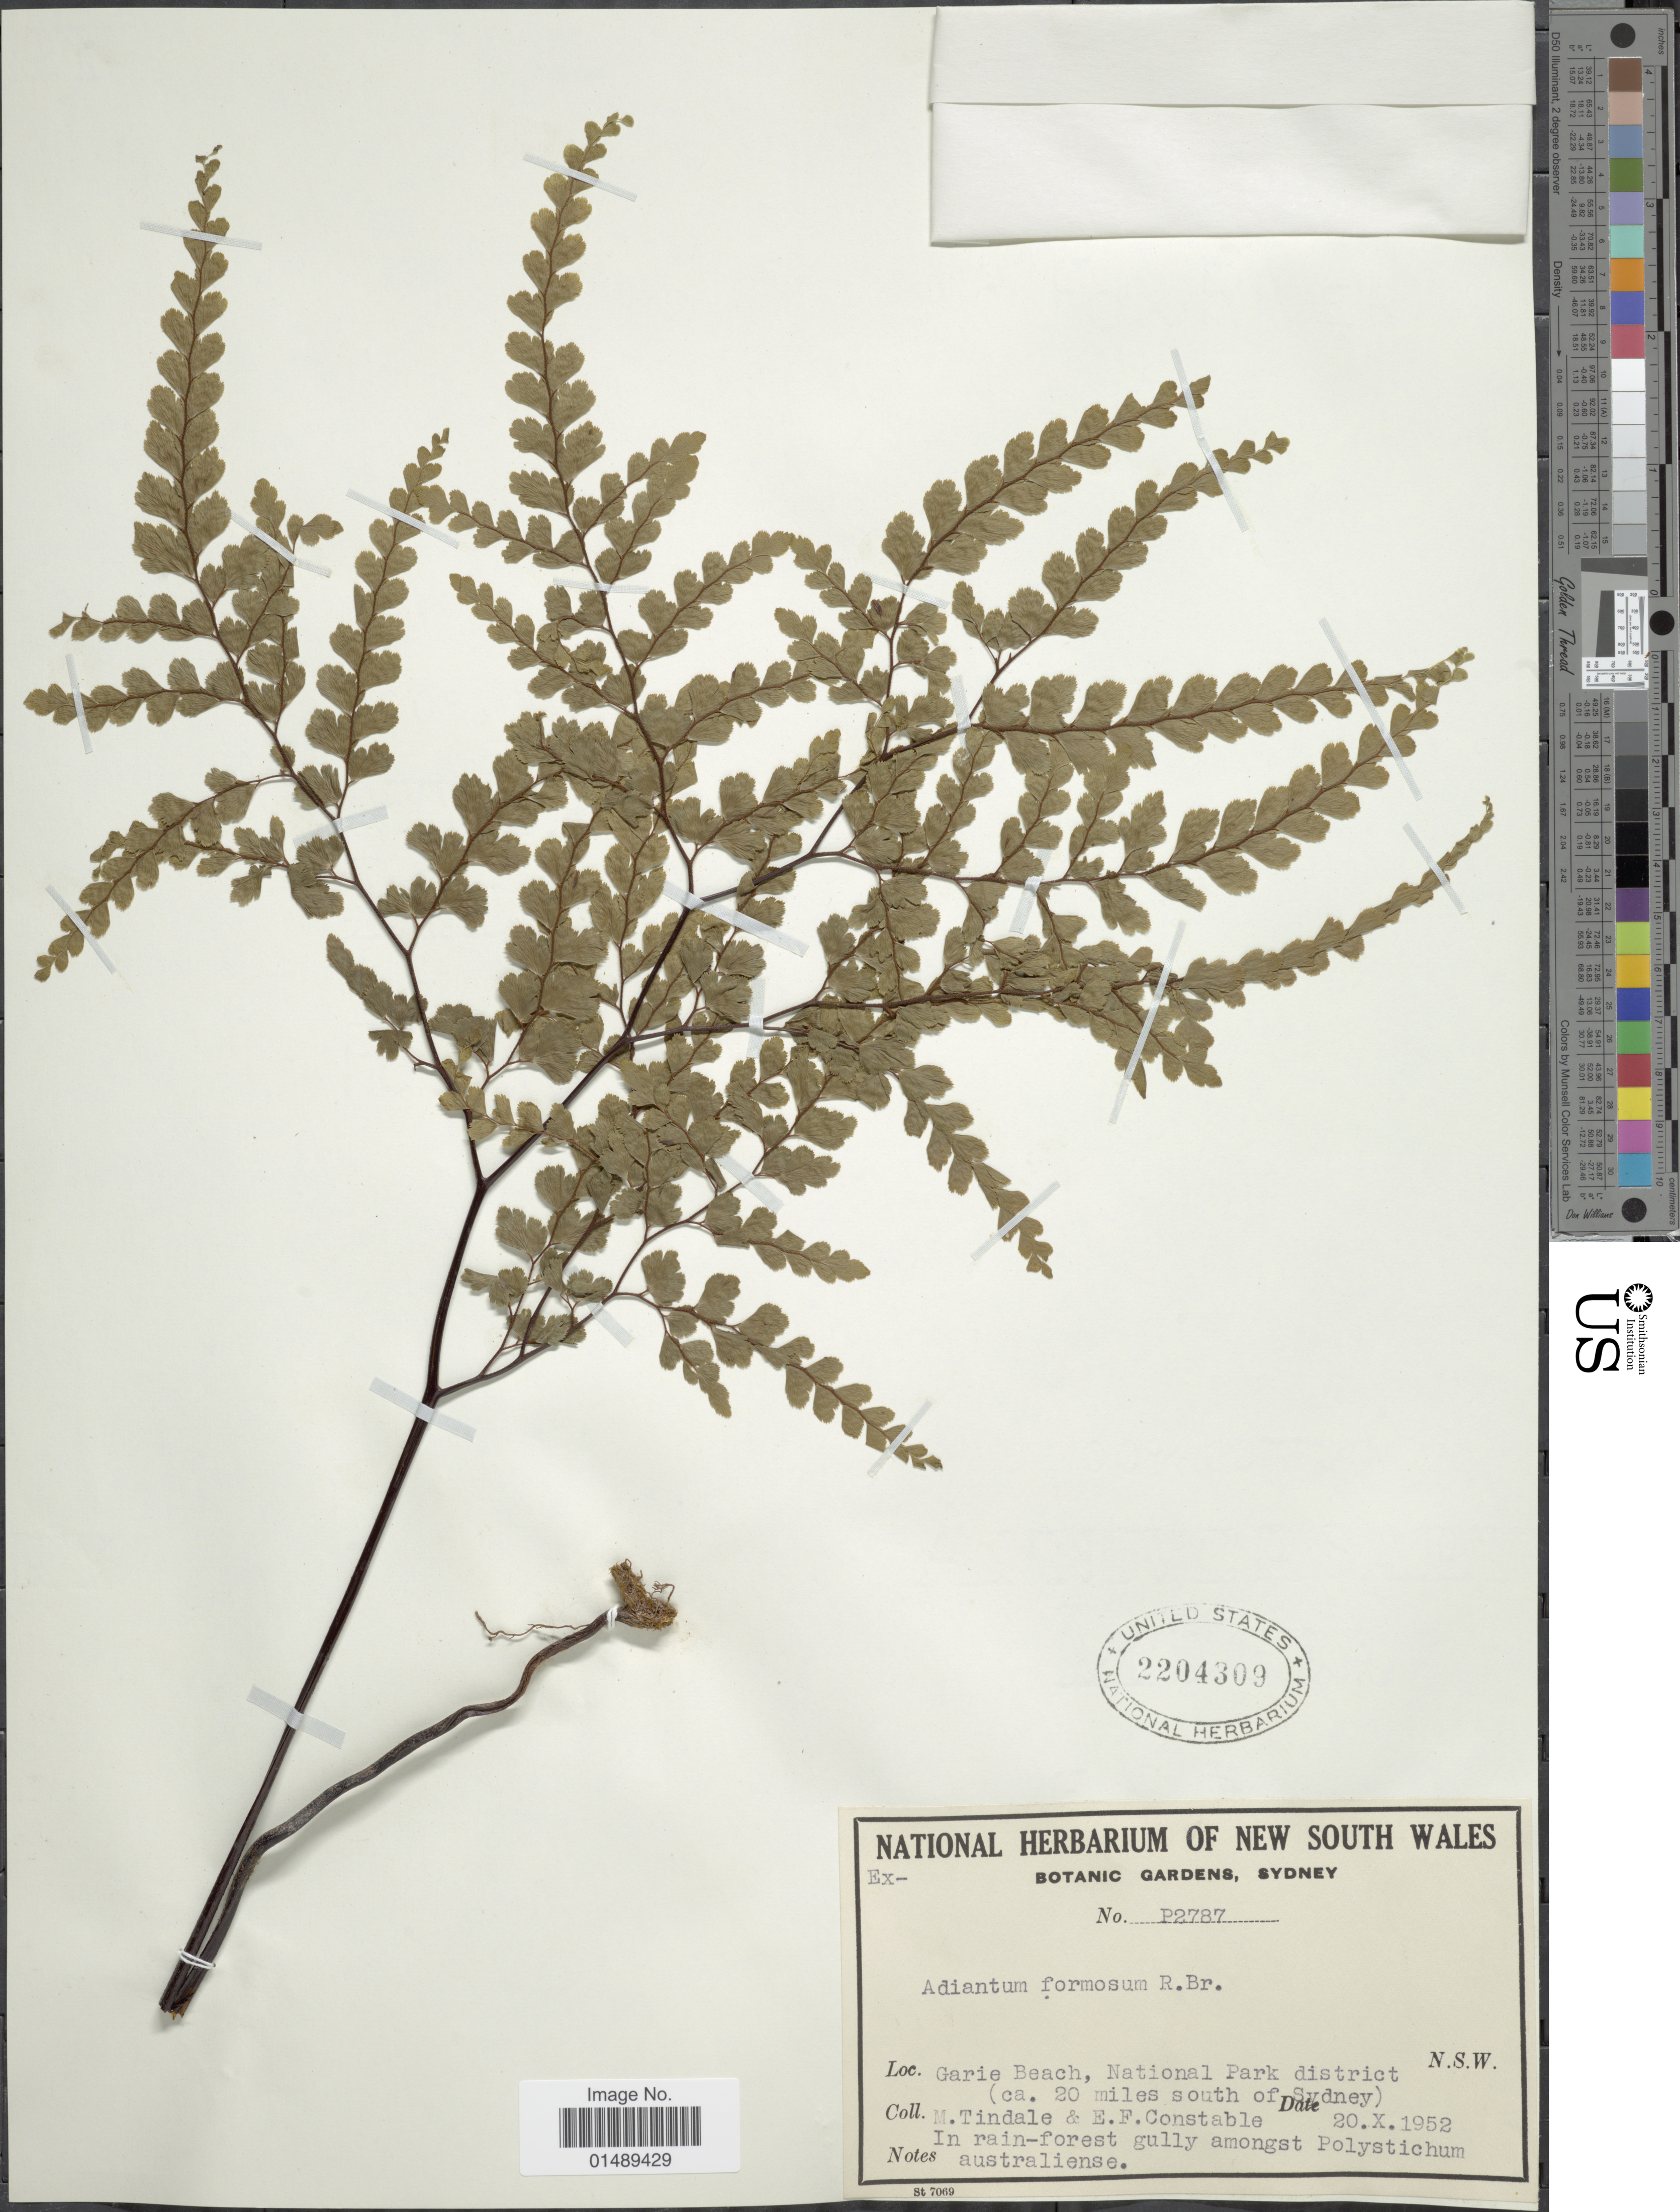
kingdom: Plantae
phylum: Tracheophyta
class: Polypodiopsida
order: Polypodiales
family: Pteridaceae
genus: Adiantum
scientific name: Adiantum formosum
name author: R. Br.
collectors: M. D. Tindale & E. F. Constable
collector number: P2787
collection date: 1952-10-20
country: Australia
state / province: New South Wales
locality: Garie Beach, National Park district (ca. 20 miles south of Sydney)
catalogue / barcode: US 2204309